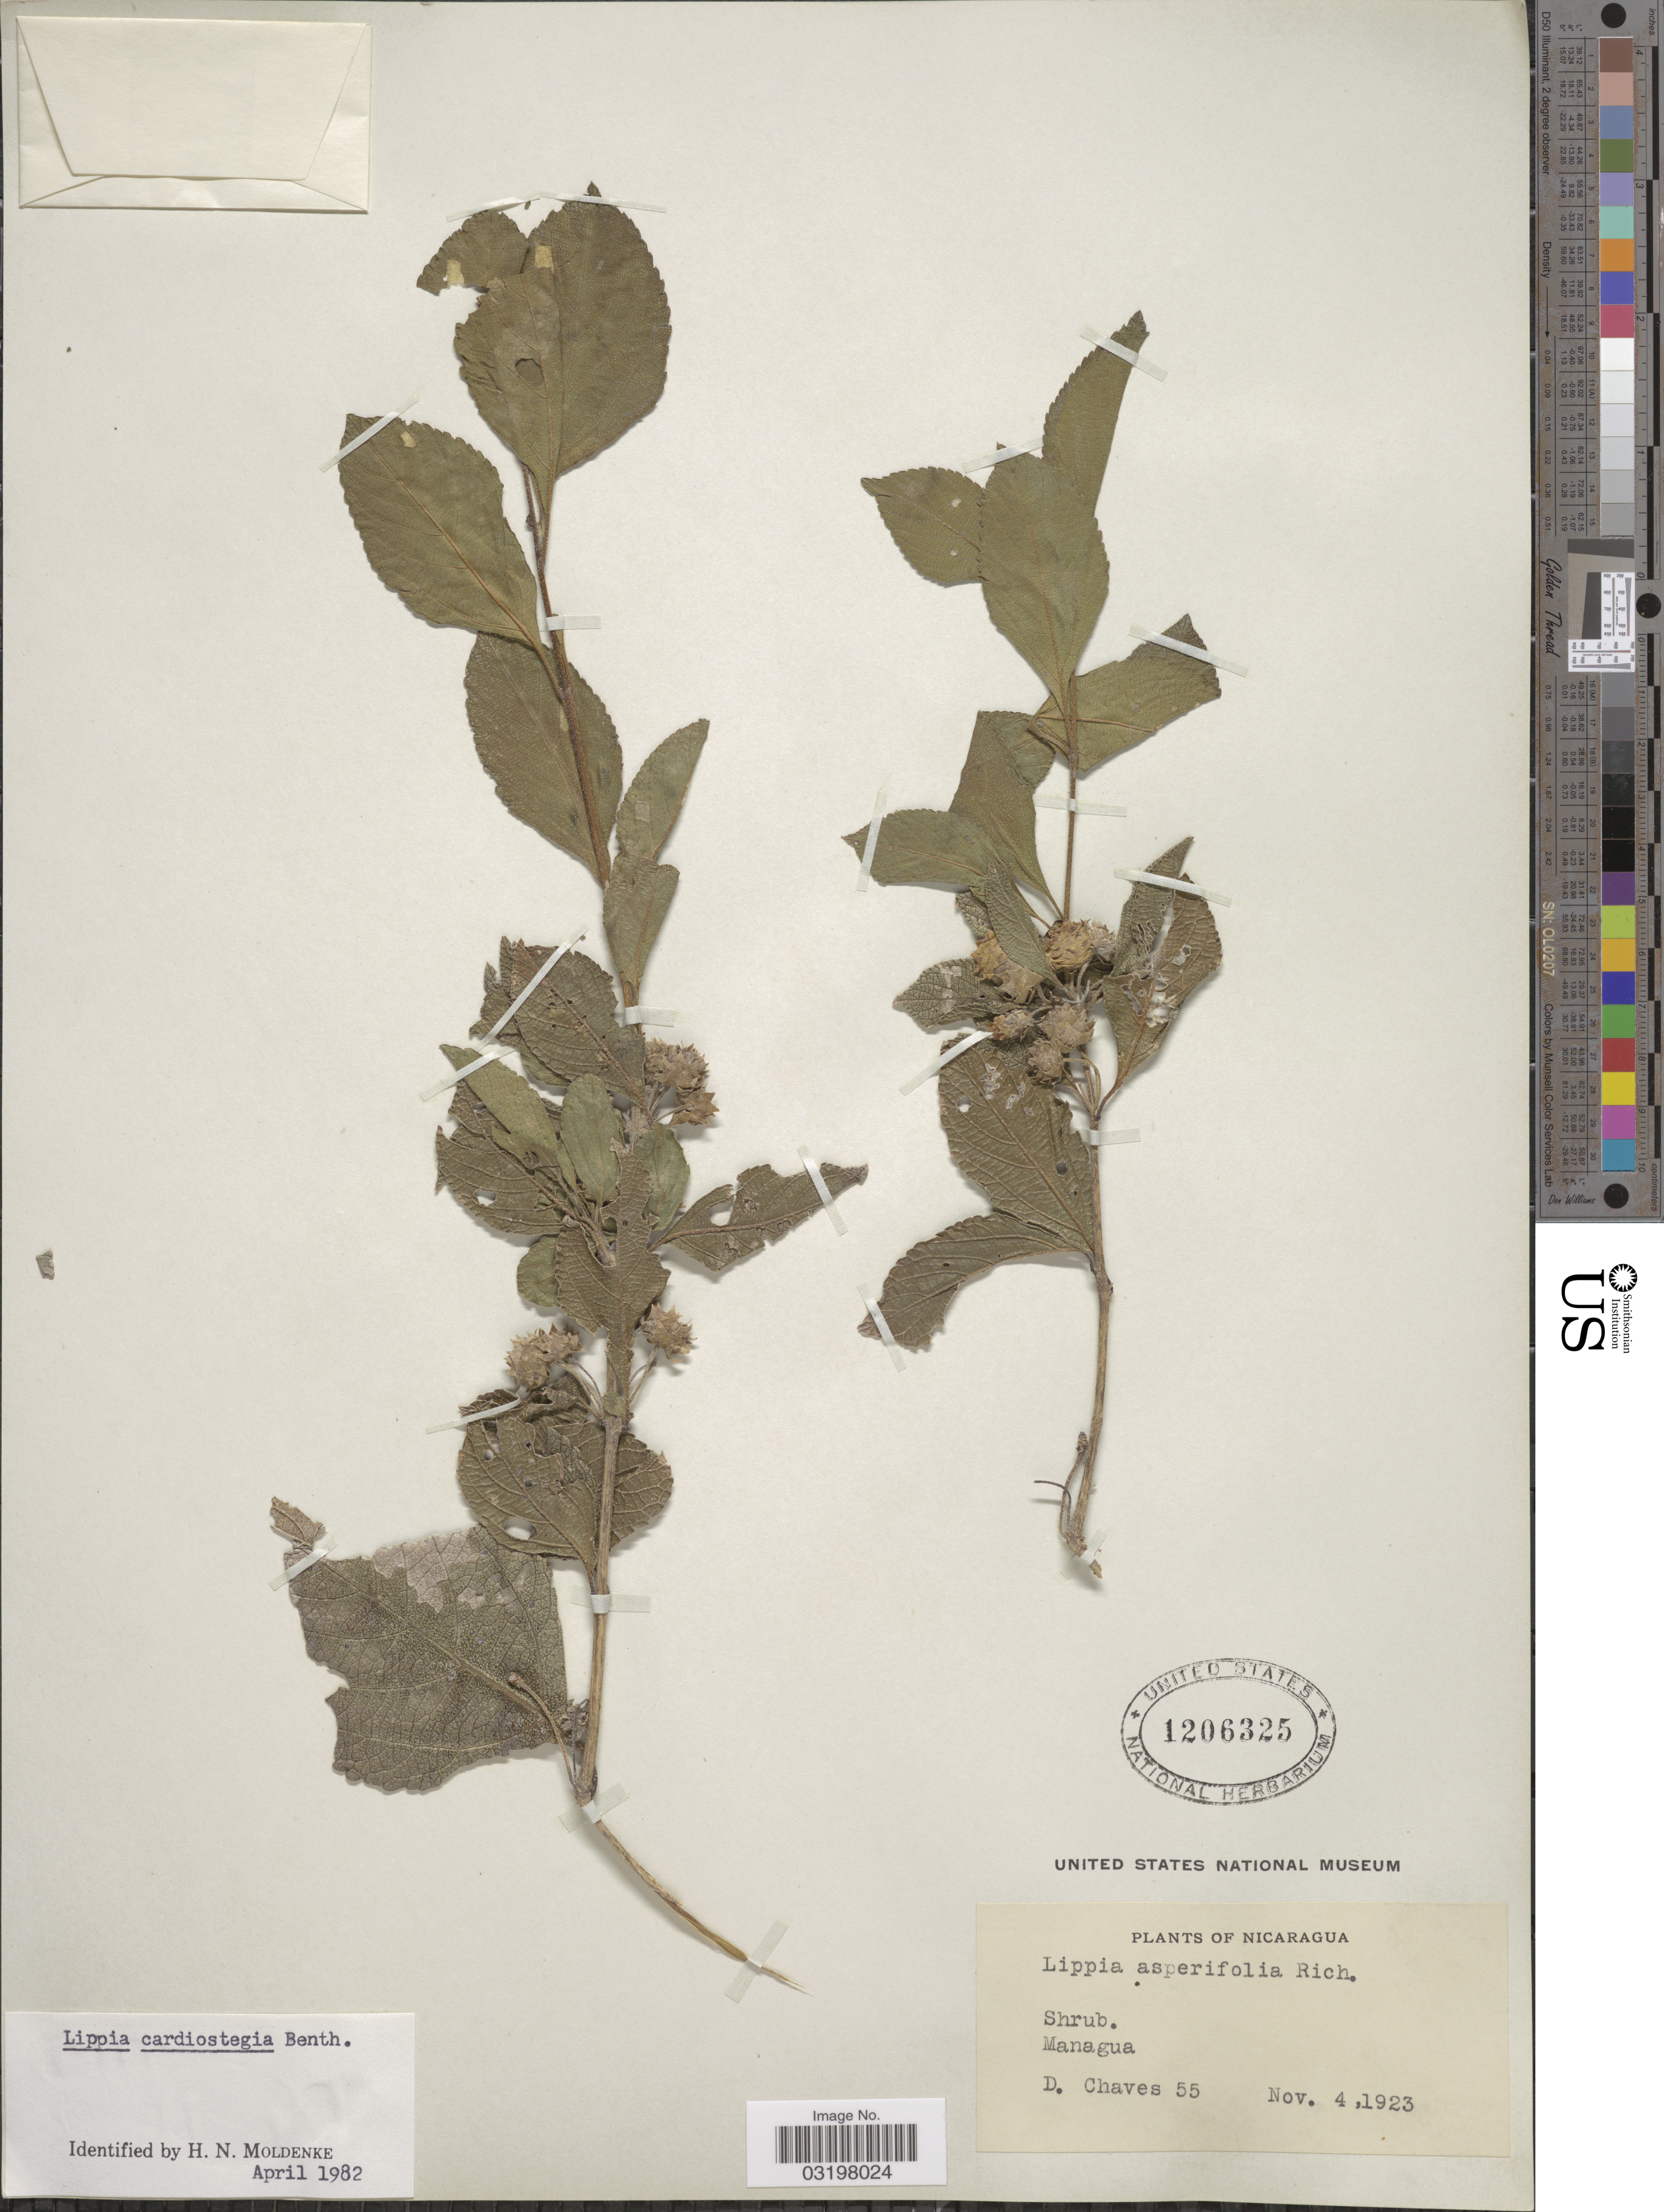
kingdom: Plantae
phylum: Tracheophyta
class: Magnoliopsida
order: Lamiales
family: Verbenaceae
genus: Lippia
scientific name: Lippia cardiostegia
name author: Benth.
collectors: D. Chaves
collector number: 55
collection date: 1923-11-04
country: Nicaragua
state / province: Managua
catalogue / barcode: US 1206325